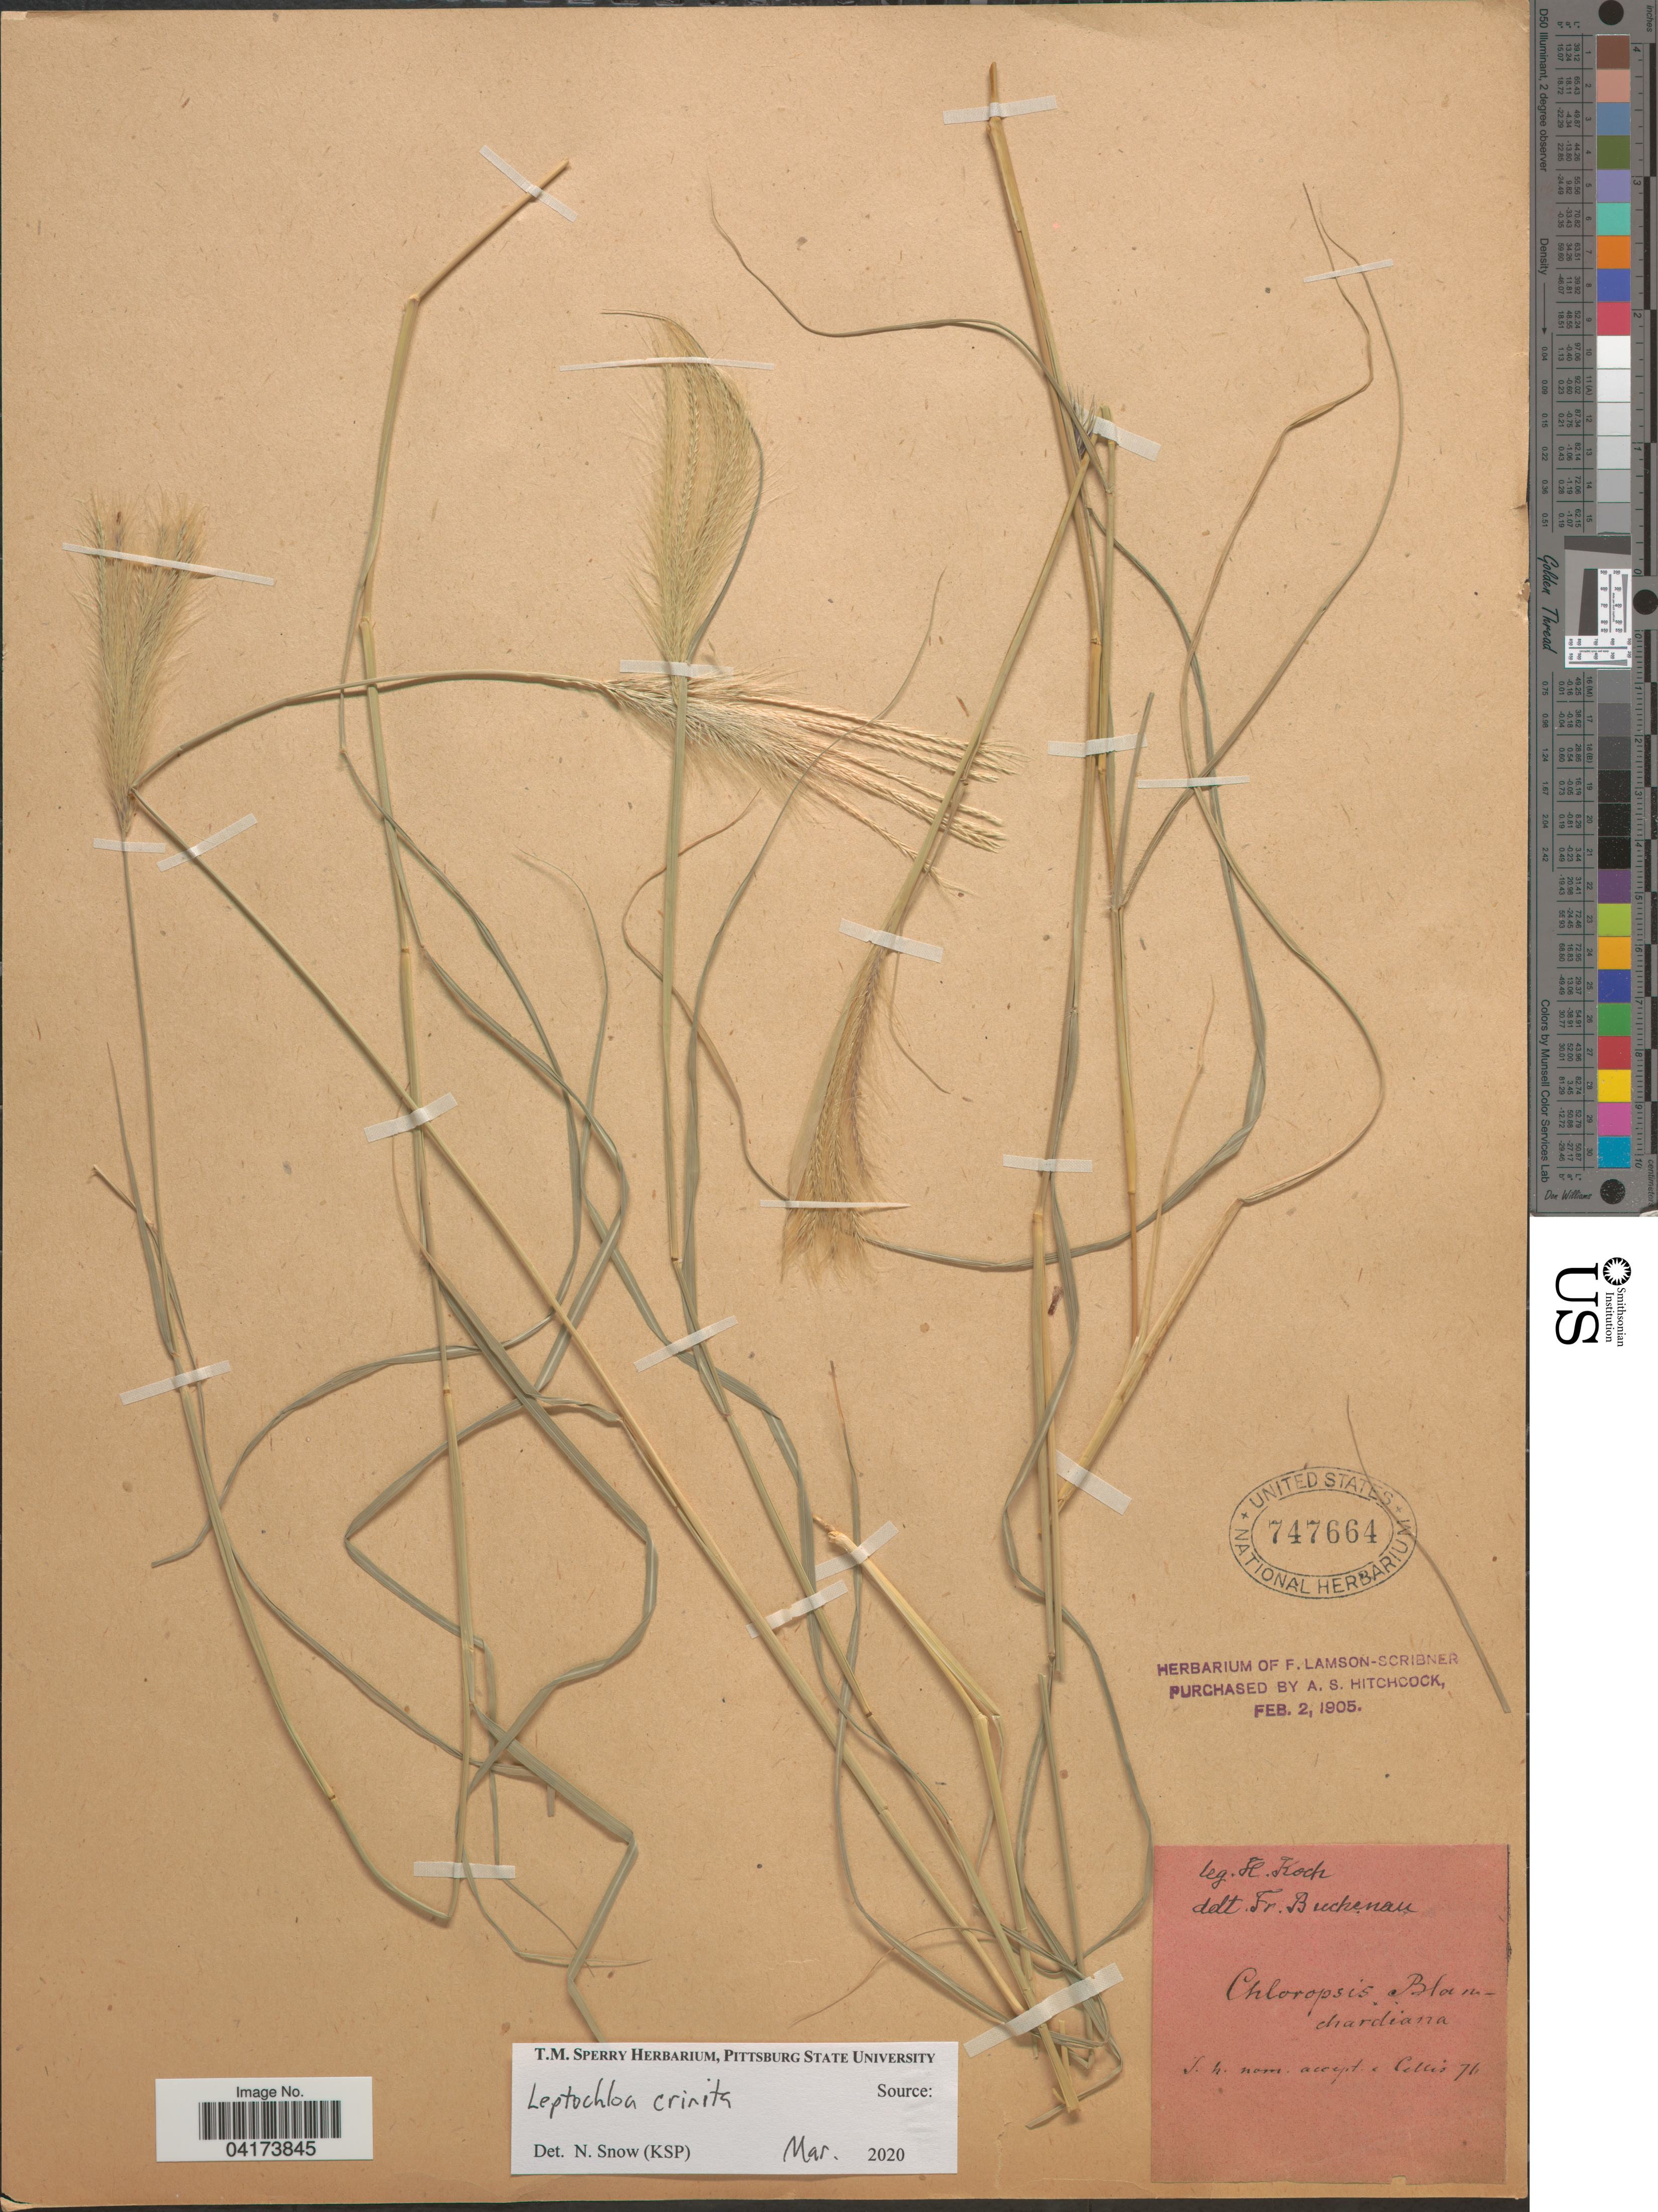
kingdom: Plantae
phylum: Tracheophyta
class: Liliopsida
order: Poales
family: Poaceae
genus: Leptochloa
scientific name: Leptochloa crinita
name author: (Lag.) P.M. Peterson & N. Snow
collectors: H. Koch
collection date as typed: Transcribed d/m/y: //76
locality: T. h. nom. accept. e Cellis. [interpreted] [unsure placement]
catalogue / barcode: US 747664